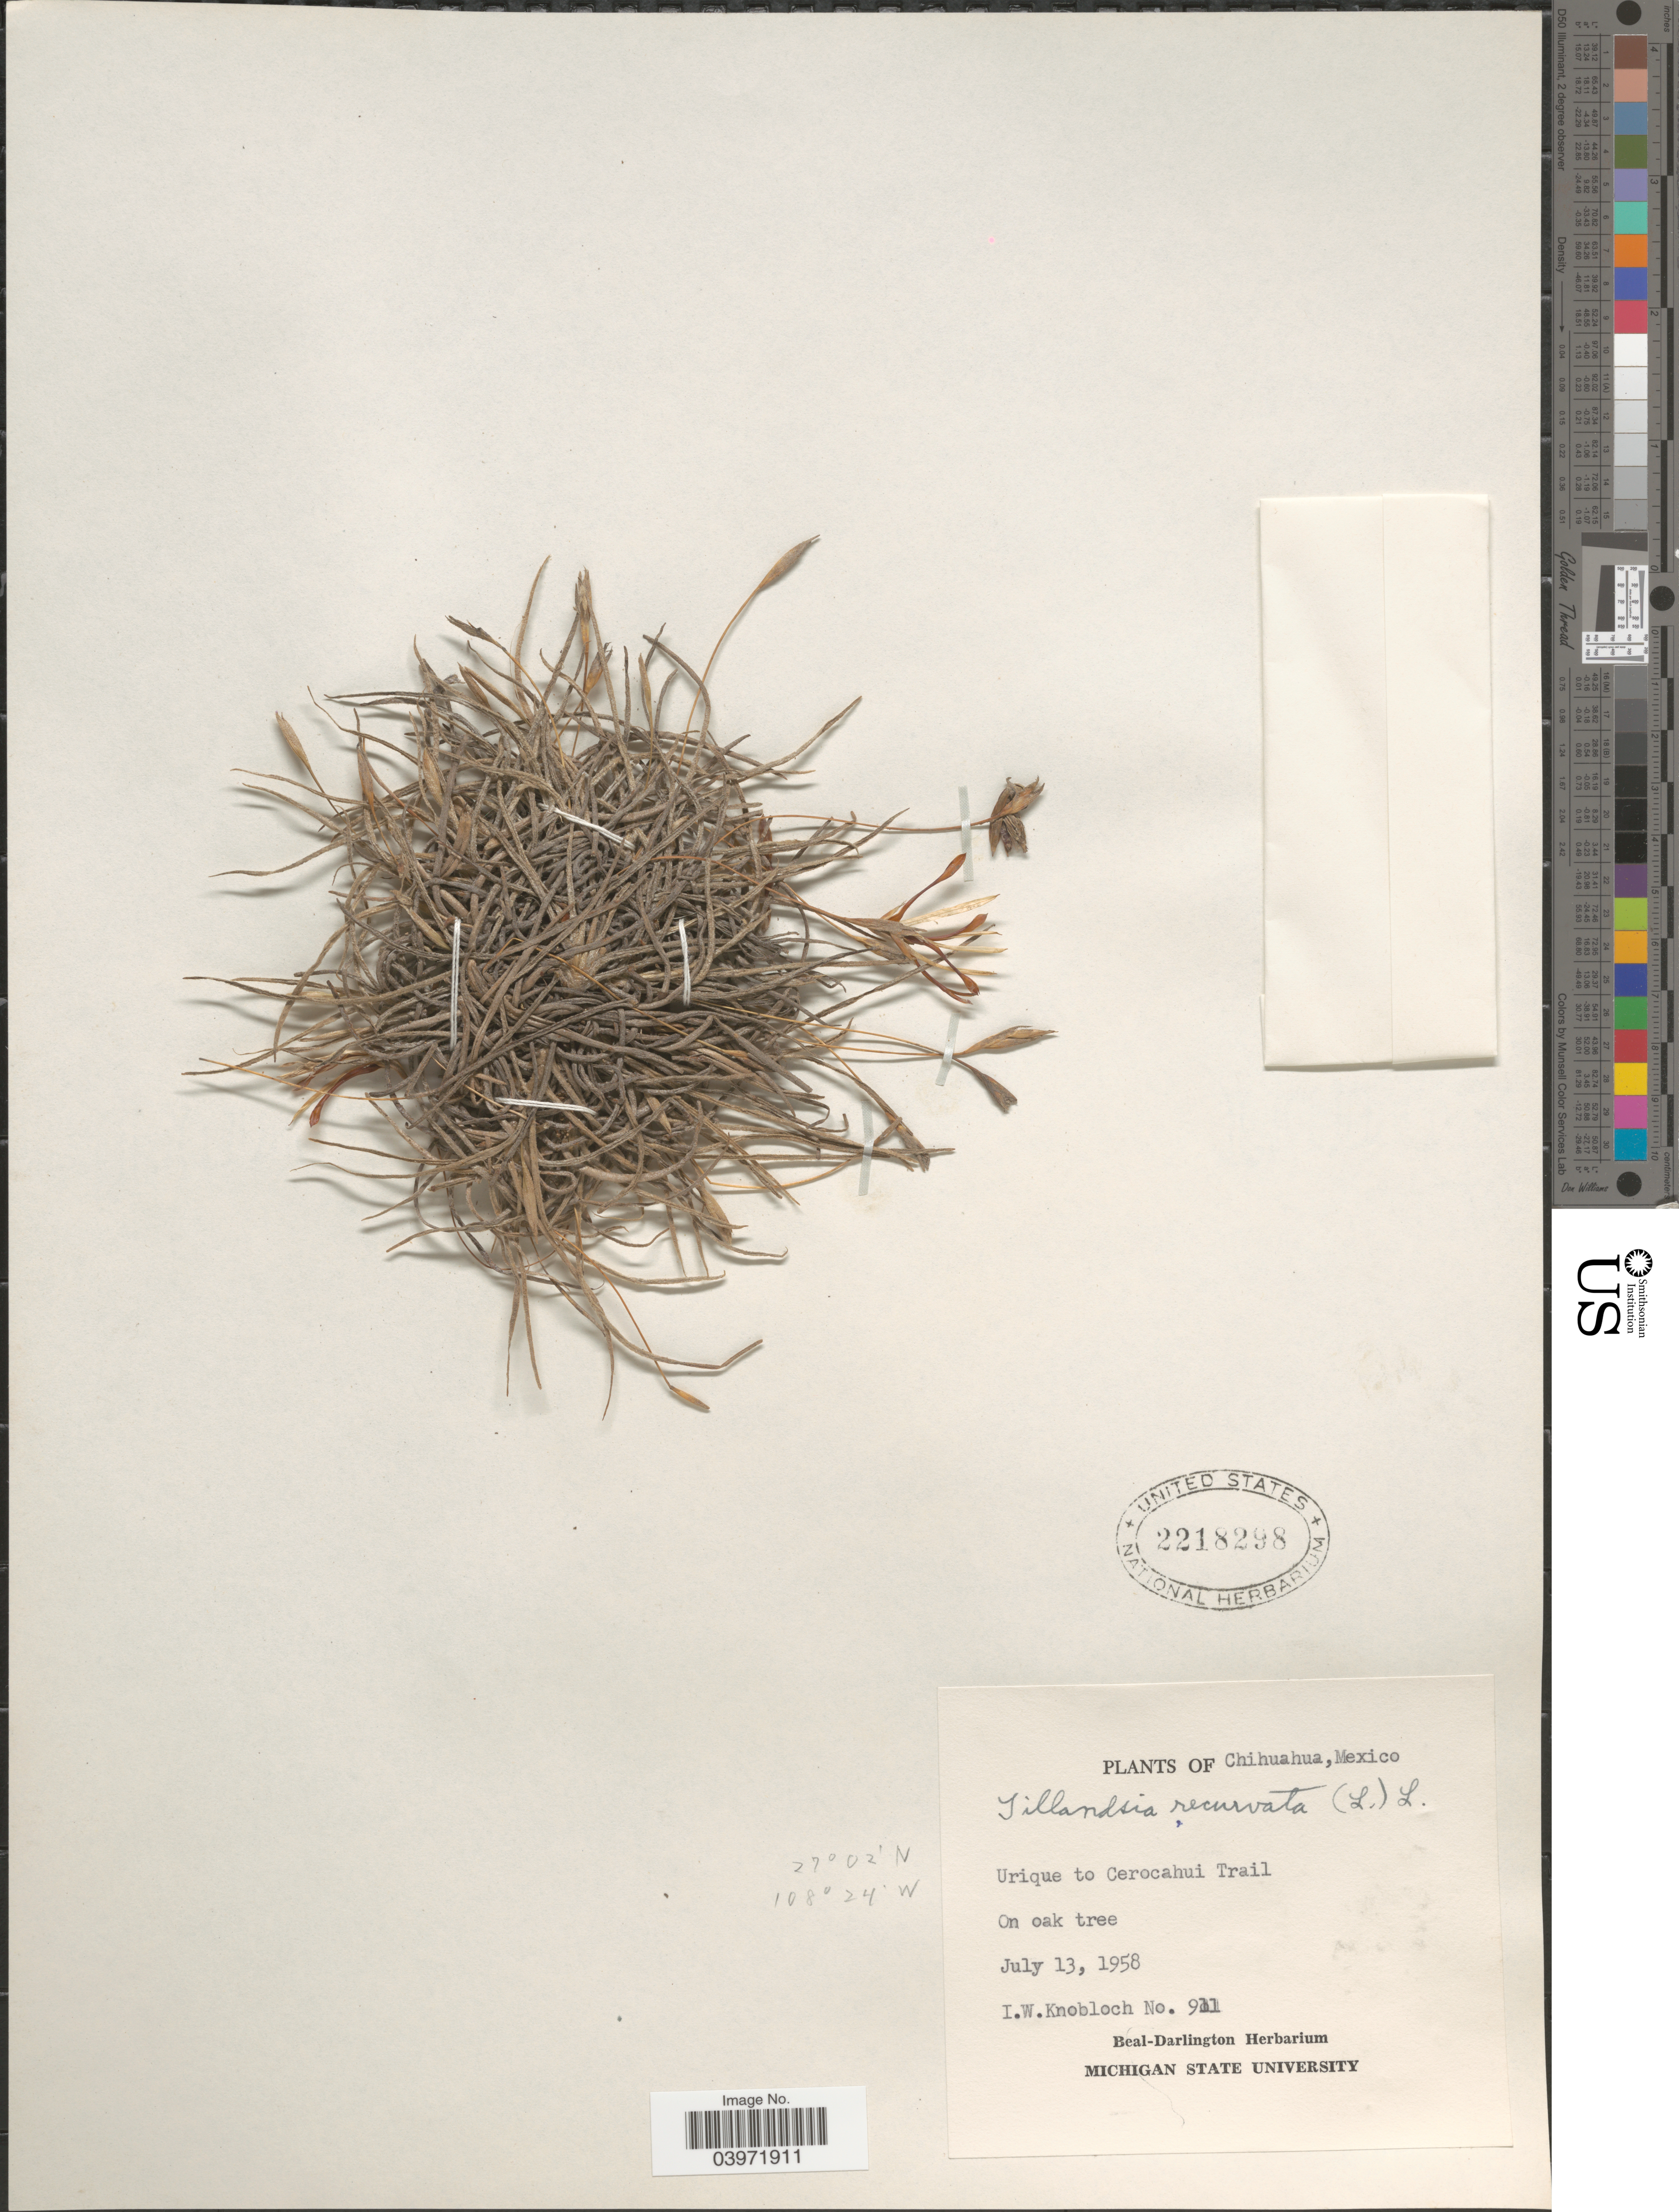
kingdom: Plantae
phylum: Tracheophyta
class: Liliopsida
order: Poales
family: Bromeliaceae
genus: Tillandsia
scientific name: Tillandsia recurvata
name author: L.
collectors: I. W. Knobloch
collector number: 911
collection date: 1958-07-13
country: Mexico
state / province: Chihuahua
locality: Urique to Cerocahui Trail.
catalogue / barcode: US 2218298